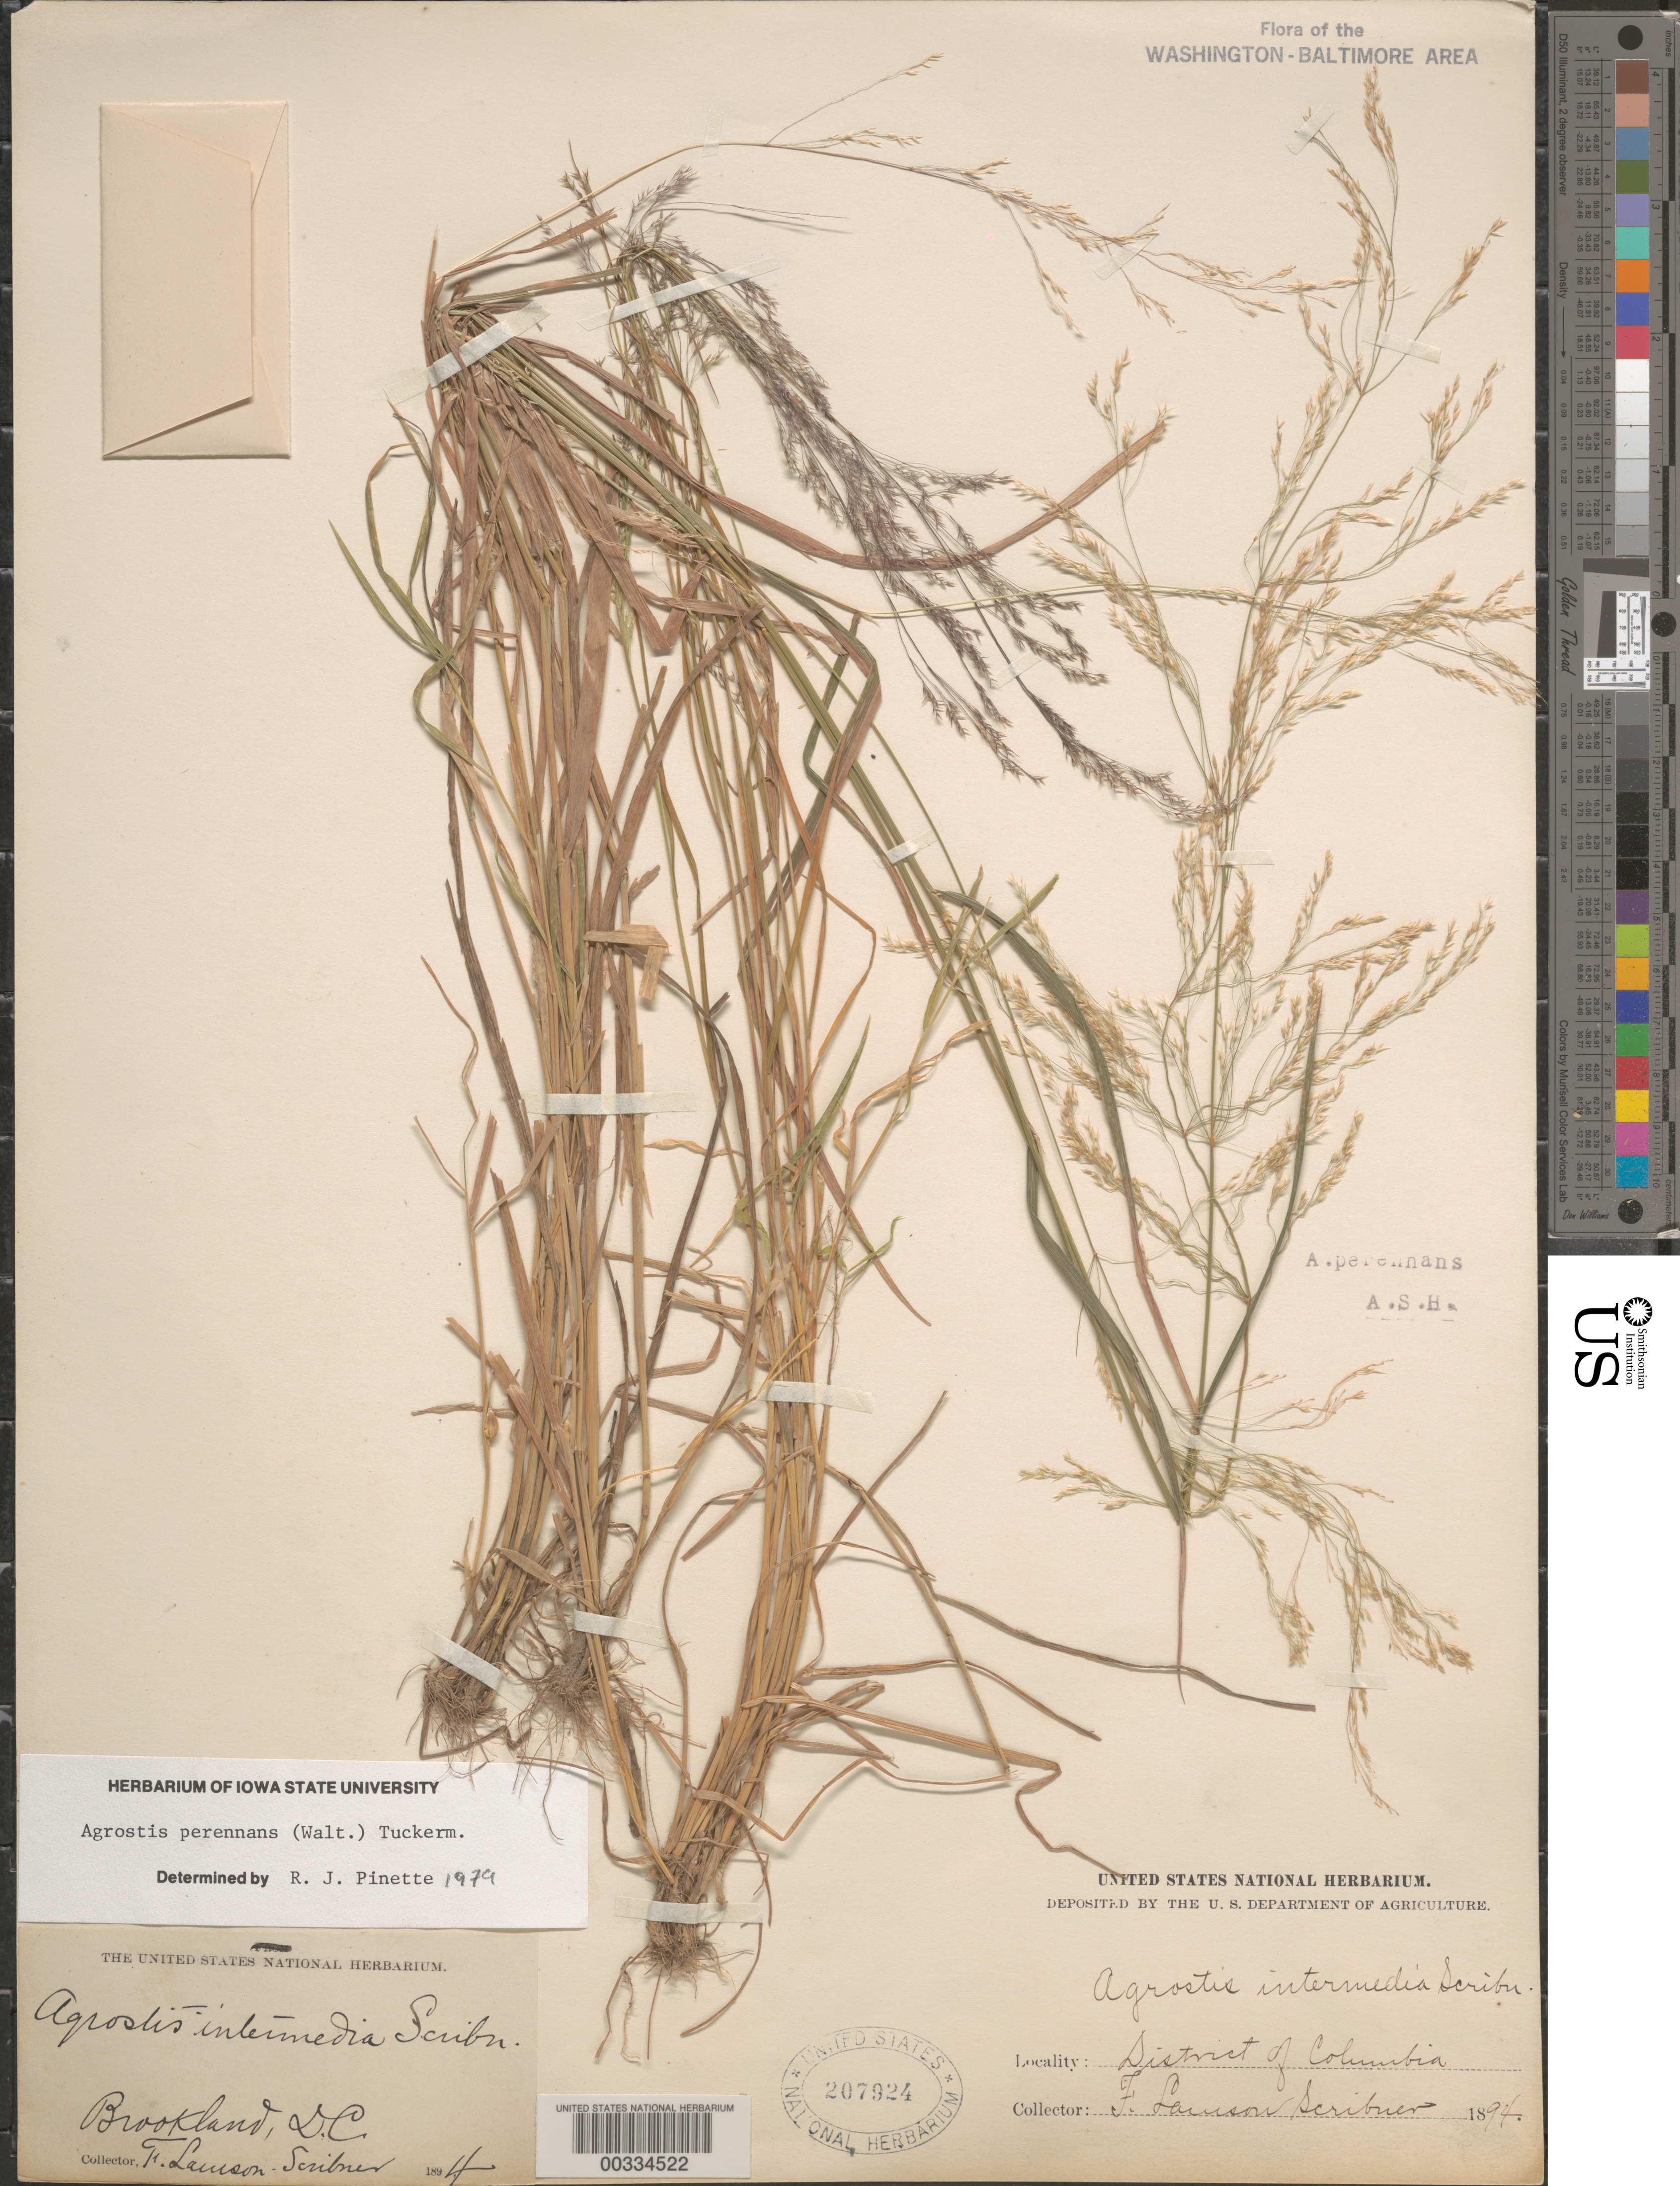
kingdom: Plantae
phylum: Tracheophyta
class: Liliopsida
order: Poales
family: Poaceae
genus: Agrostis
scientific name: Agrostis perennans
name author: (Walter) Tuck.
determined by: Pinette, R. J.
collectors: F. L. Scribner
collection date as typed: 1894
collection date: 1894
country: United States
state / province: District of Columbia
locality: Brookland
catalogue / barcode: US 207924